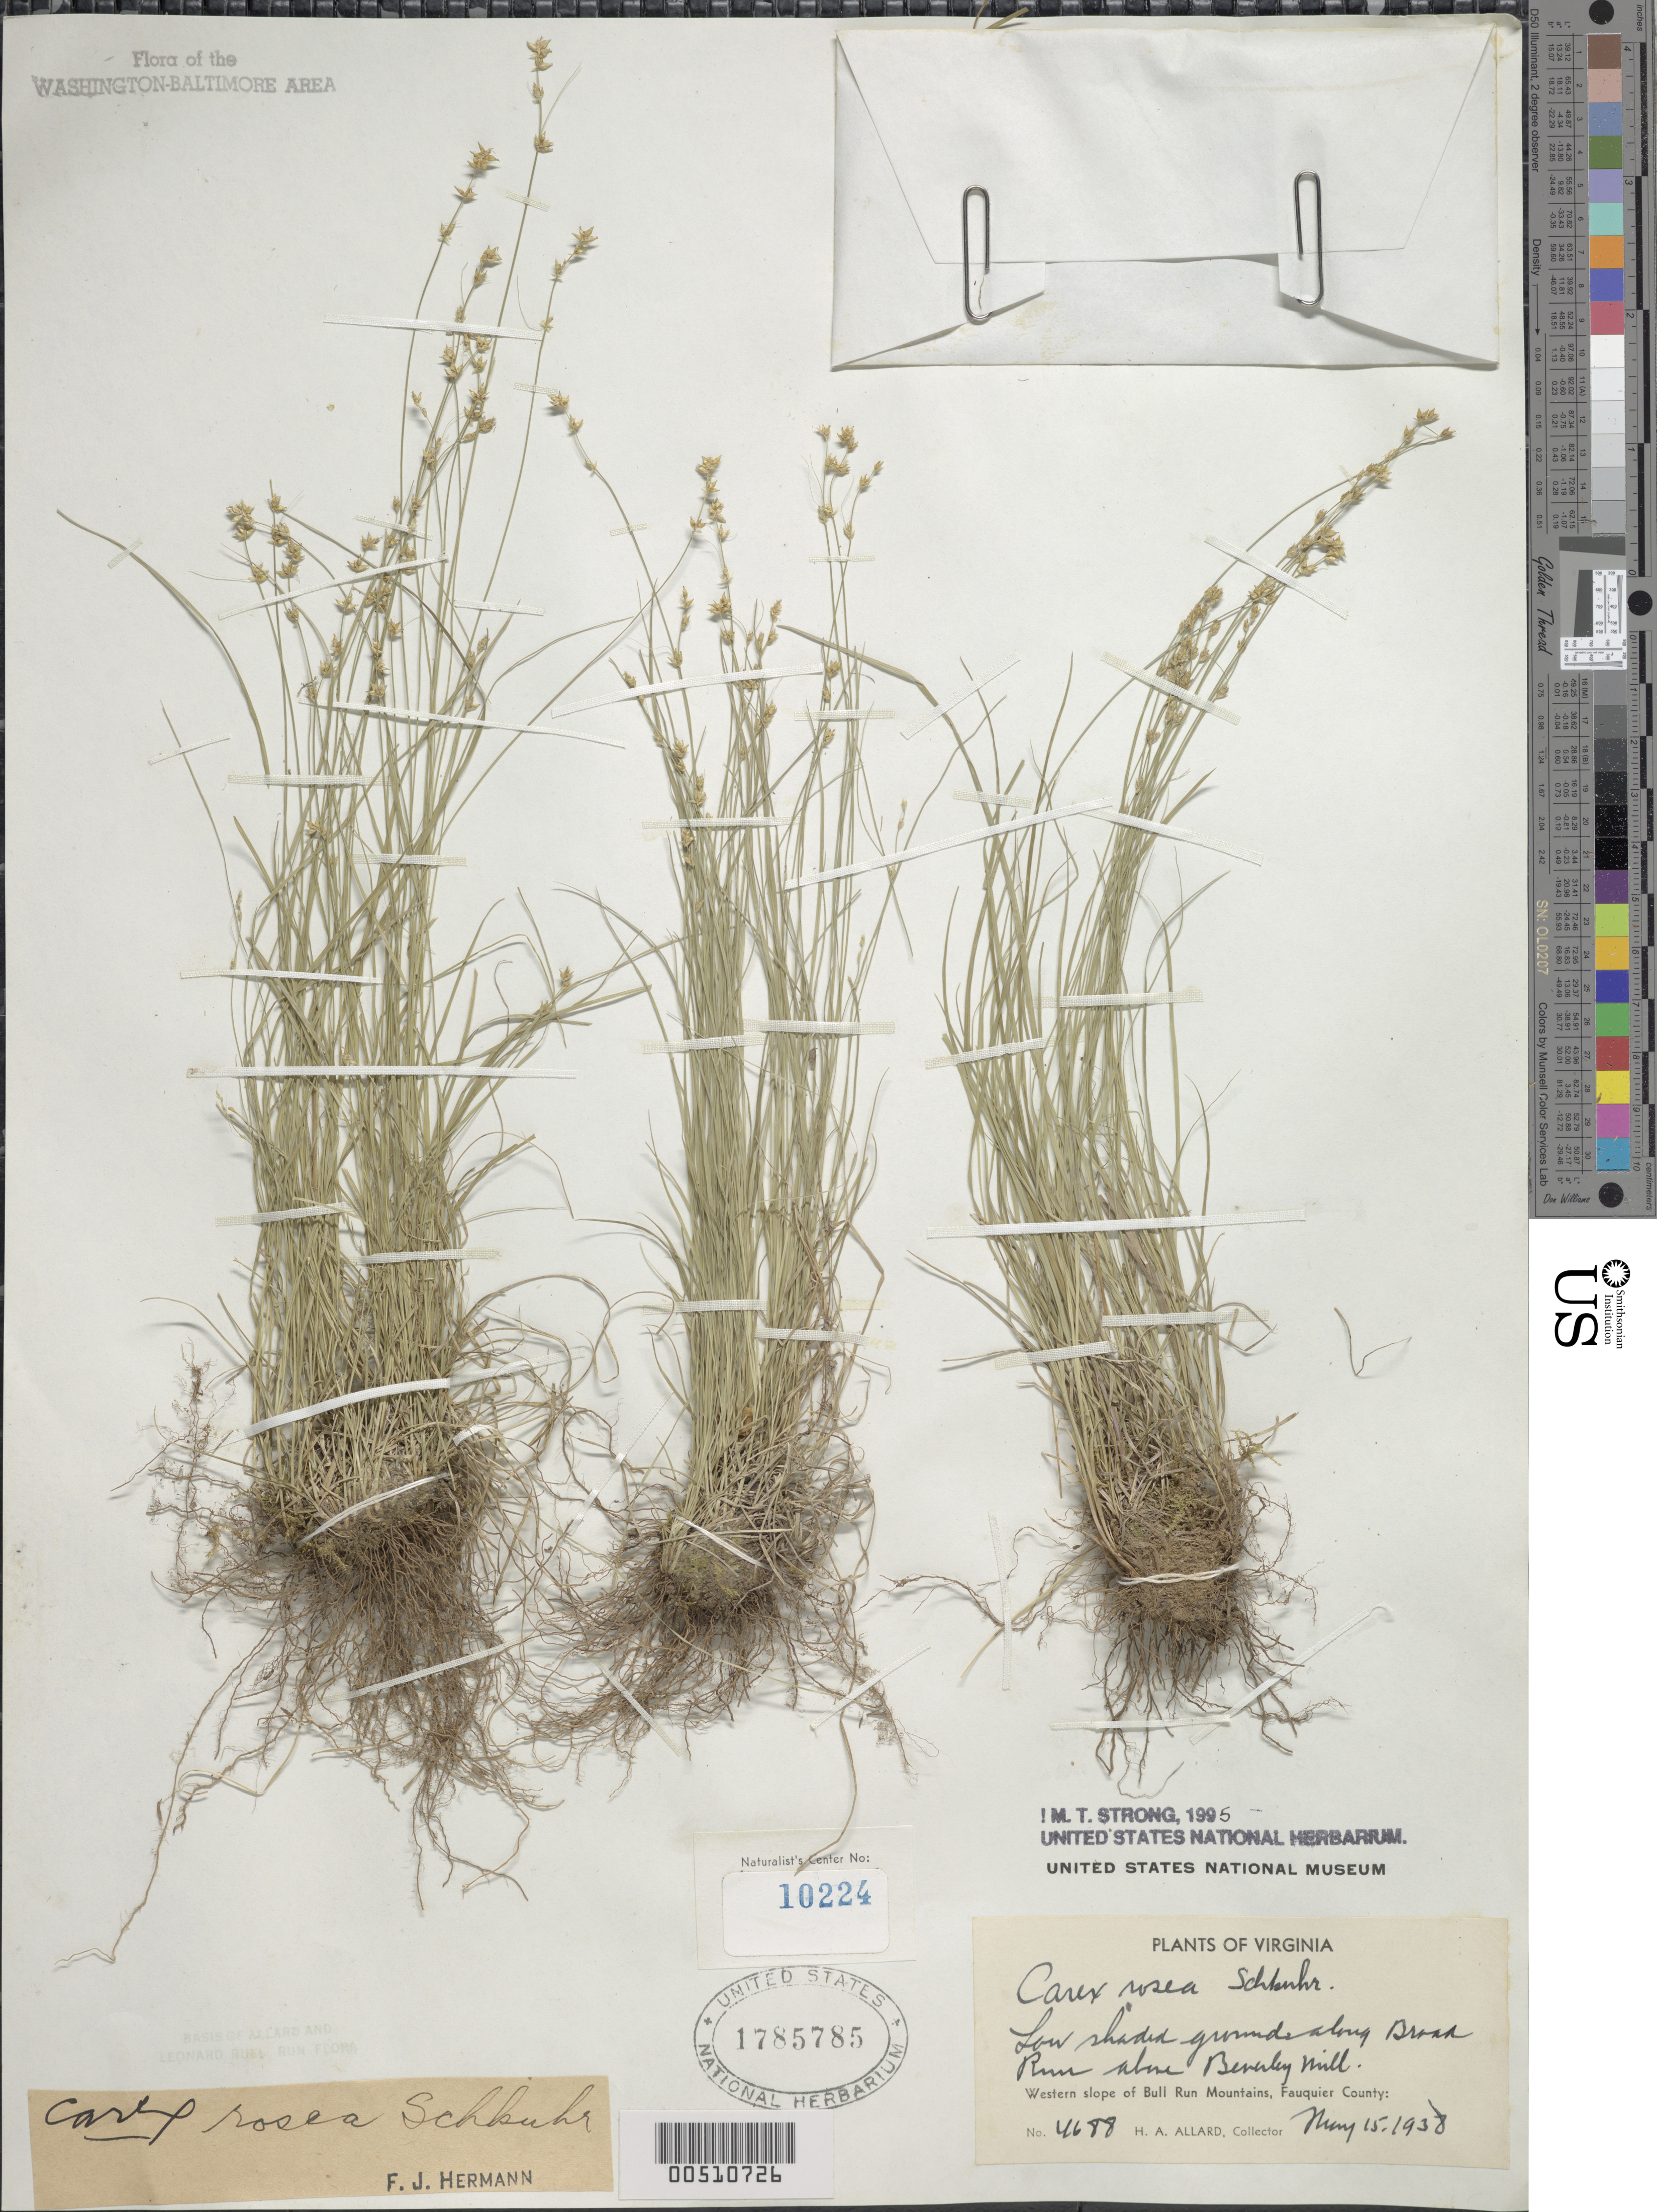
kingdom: Plantae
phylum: Tracheophyta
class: Liliopsida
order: Poales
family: Cyperaceae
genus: Carex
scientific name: Carex rosea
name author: Willd.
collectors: H. A. Allard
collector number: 4688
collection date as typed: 15 May 1938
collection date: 1938-05-15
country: United States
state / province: Virginia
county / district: Fauquier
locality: Along Broad Run above Beverley Mill, W slope of Bull Run Mts. Bull Run Mts.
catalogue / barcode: US 1785785